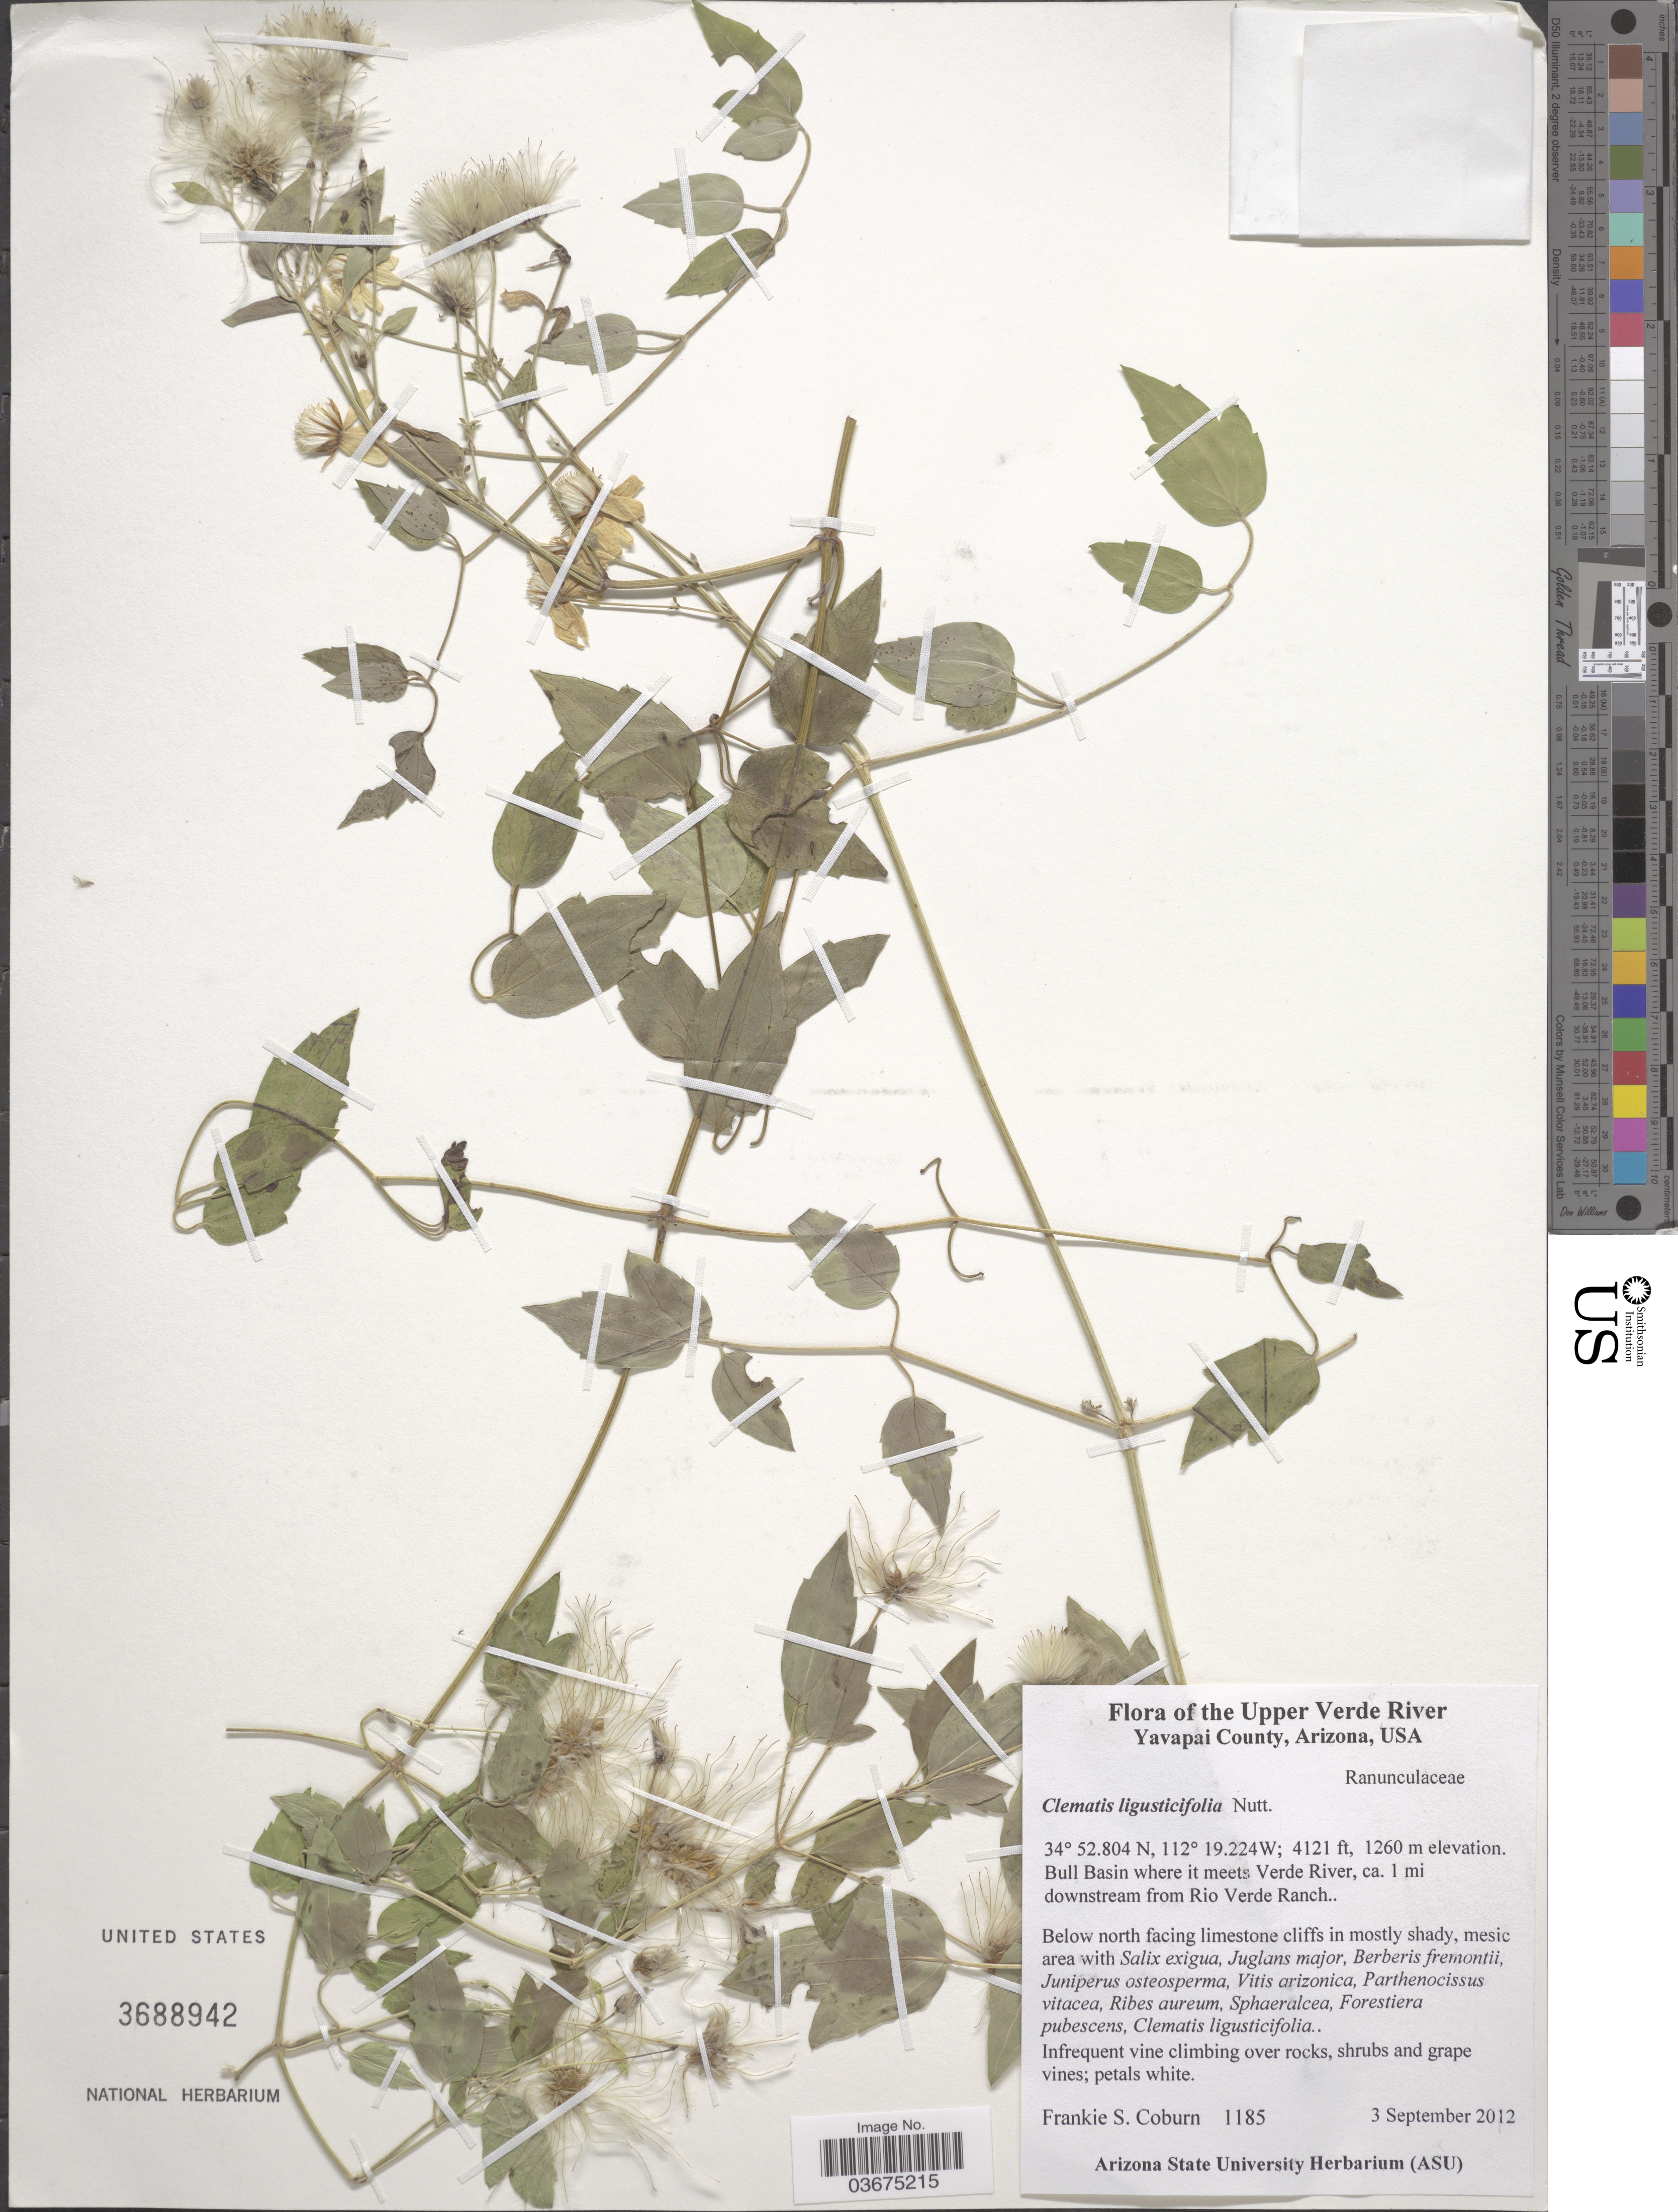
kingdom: Plantae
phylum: Tracheophyta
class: Magnoliopsida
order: Ranunculales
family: Ranunculaceae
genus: Clematis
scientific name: Clematis ligusticifolia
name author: Nutt.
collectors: F. Coburn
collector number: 1185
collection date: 2012-09-03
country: United States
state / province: Arizona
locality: The Upper Verde River. Yavapai County. Bull Basin where it meets Verde River, ca. 1 mi downstream from Rio Verde Ranch.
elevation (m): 1260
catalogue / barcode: US 3688942